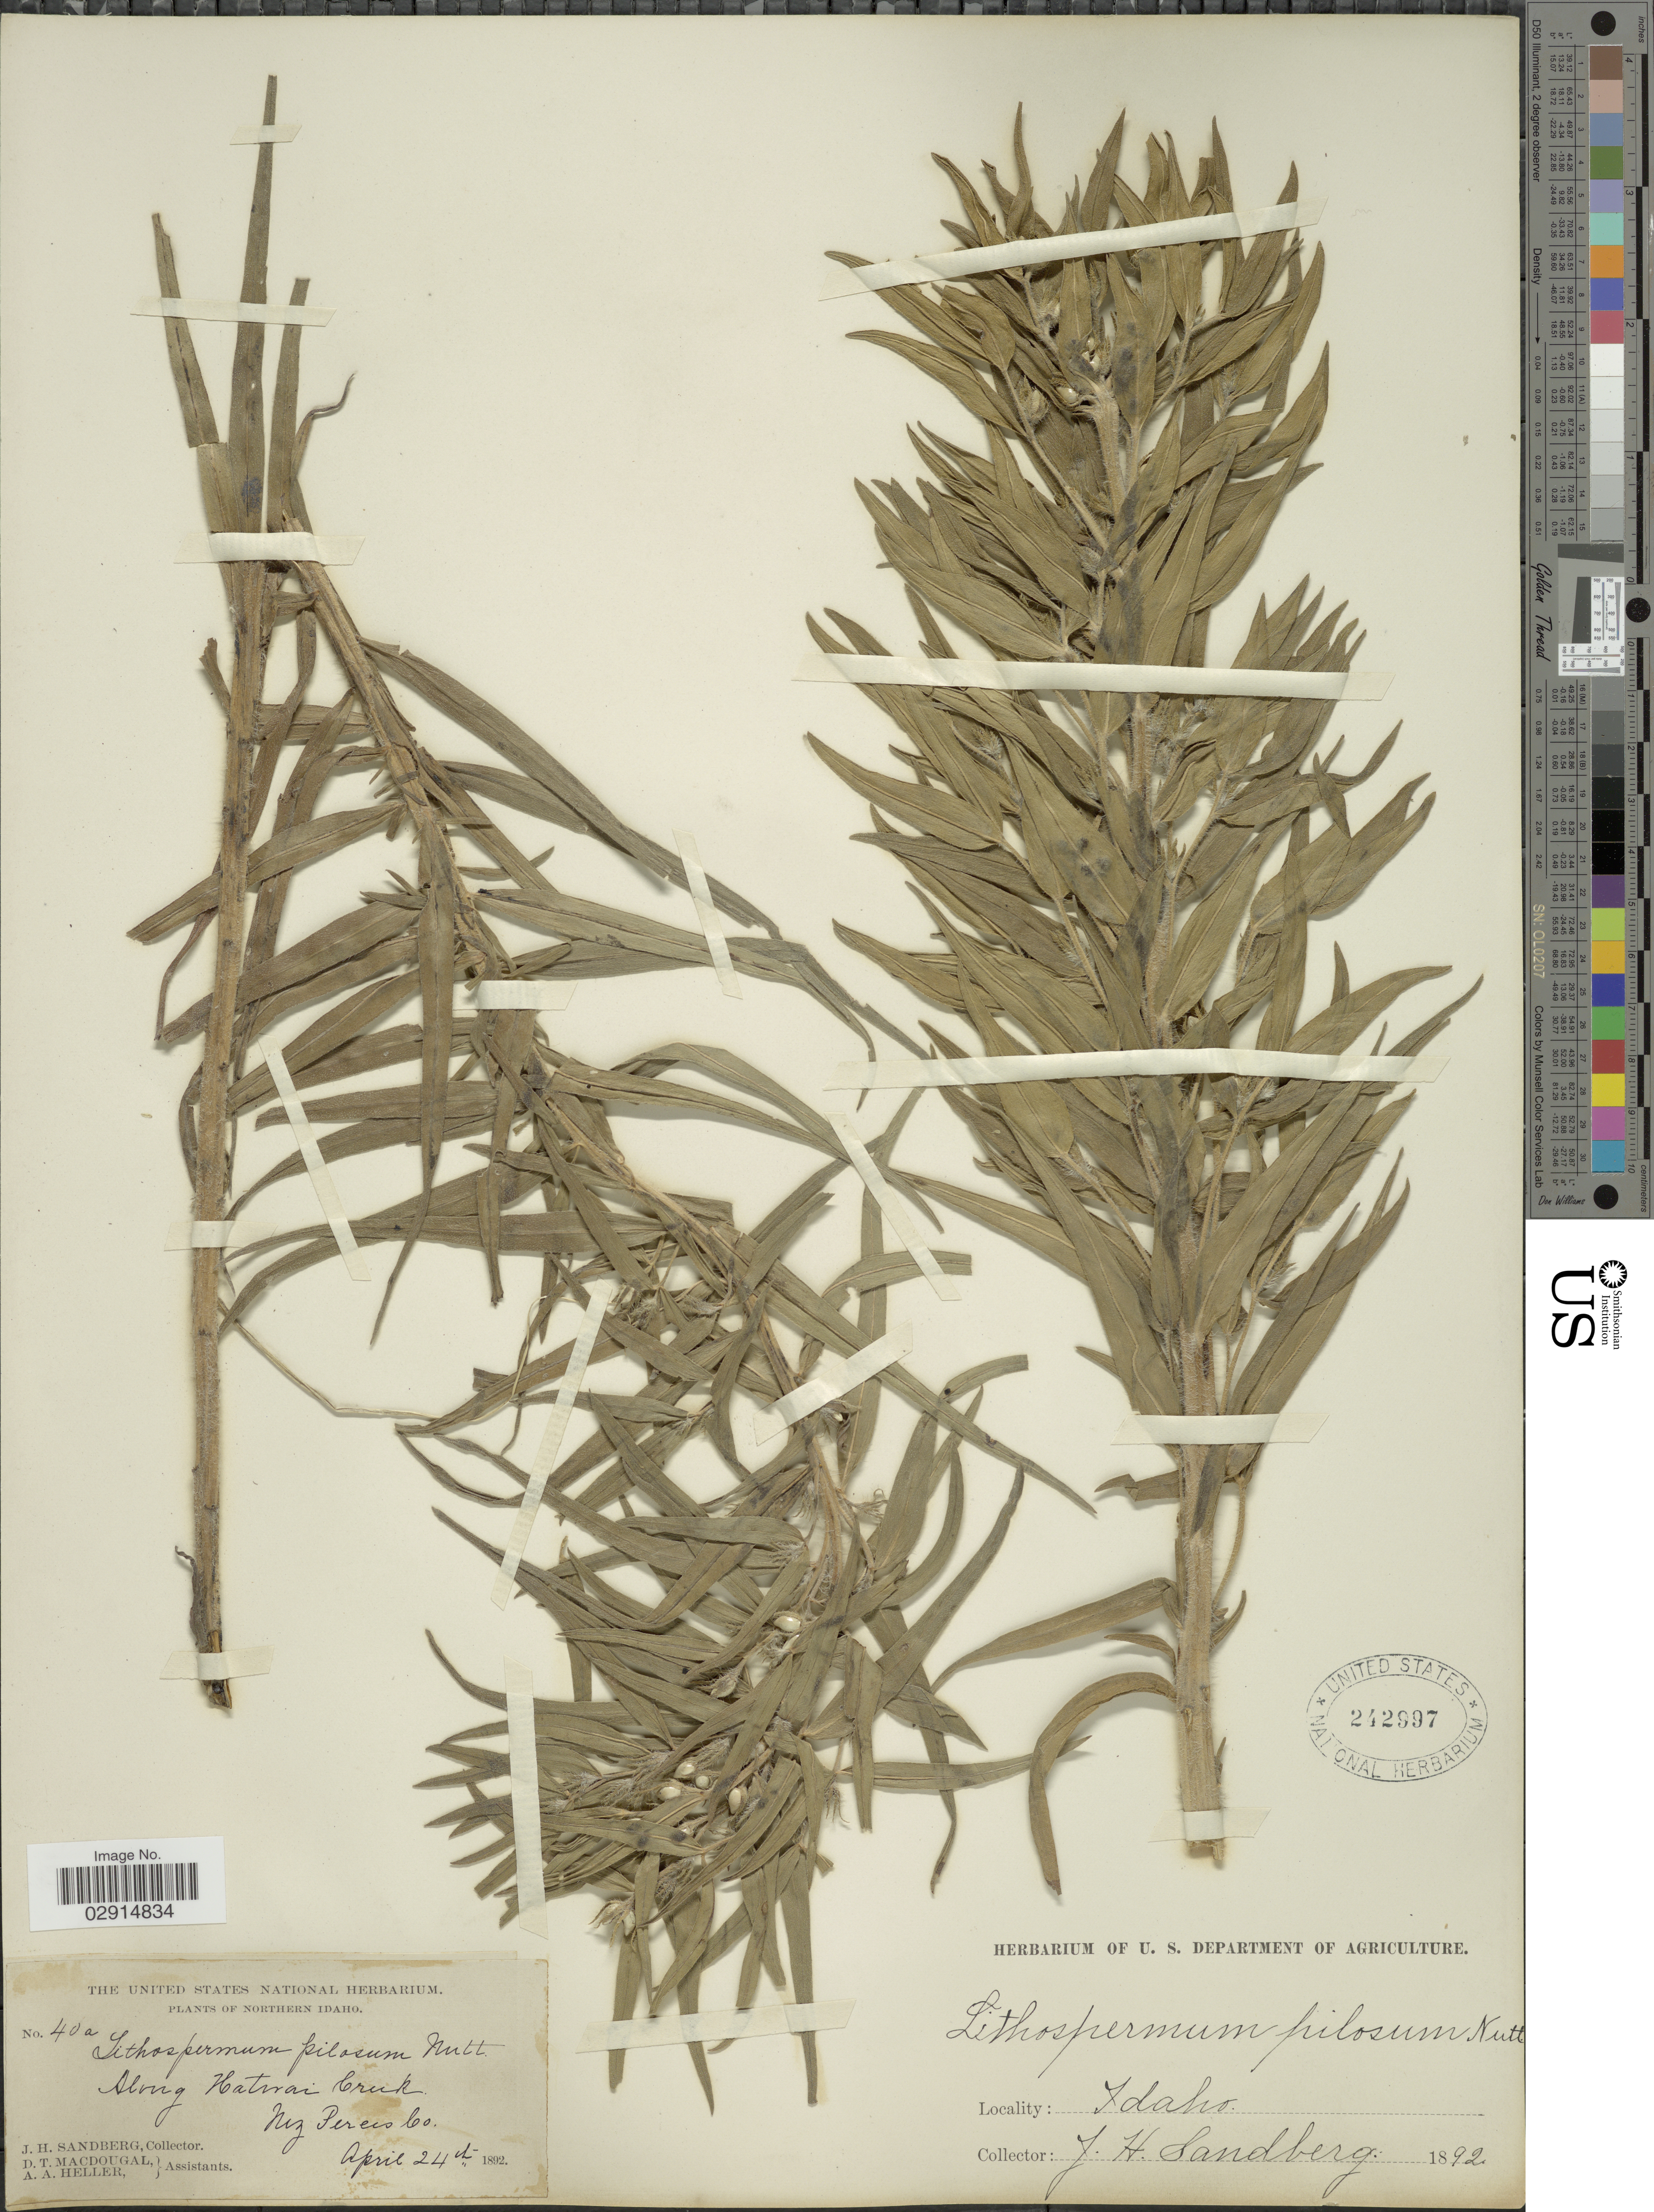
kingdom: Plantae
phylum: Tracheophyta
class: Magnoliopsida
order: Boraginales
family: Boraginaceae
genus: Lithospermum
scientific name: Lithospermum ruderale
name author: Douglas ex Lehm.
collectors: J. H. Sandberg, D. T. MacDougal & A. A. Heller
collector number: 40a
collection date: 1892-04-24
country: United States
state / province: Idaho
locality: Northern Idaho, Along Haterai Creek, Nez Perces Co.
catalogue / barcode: US 242997